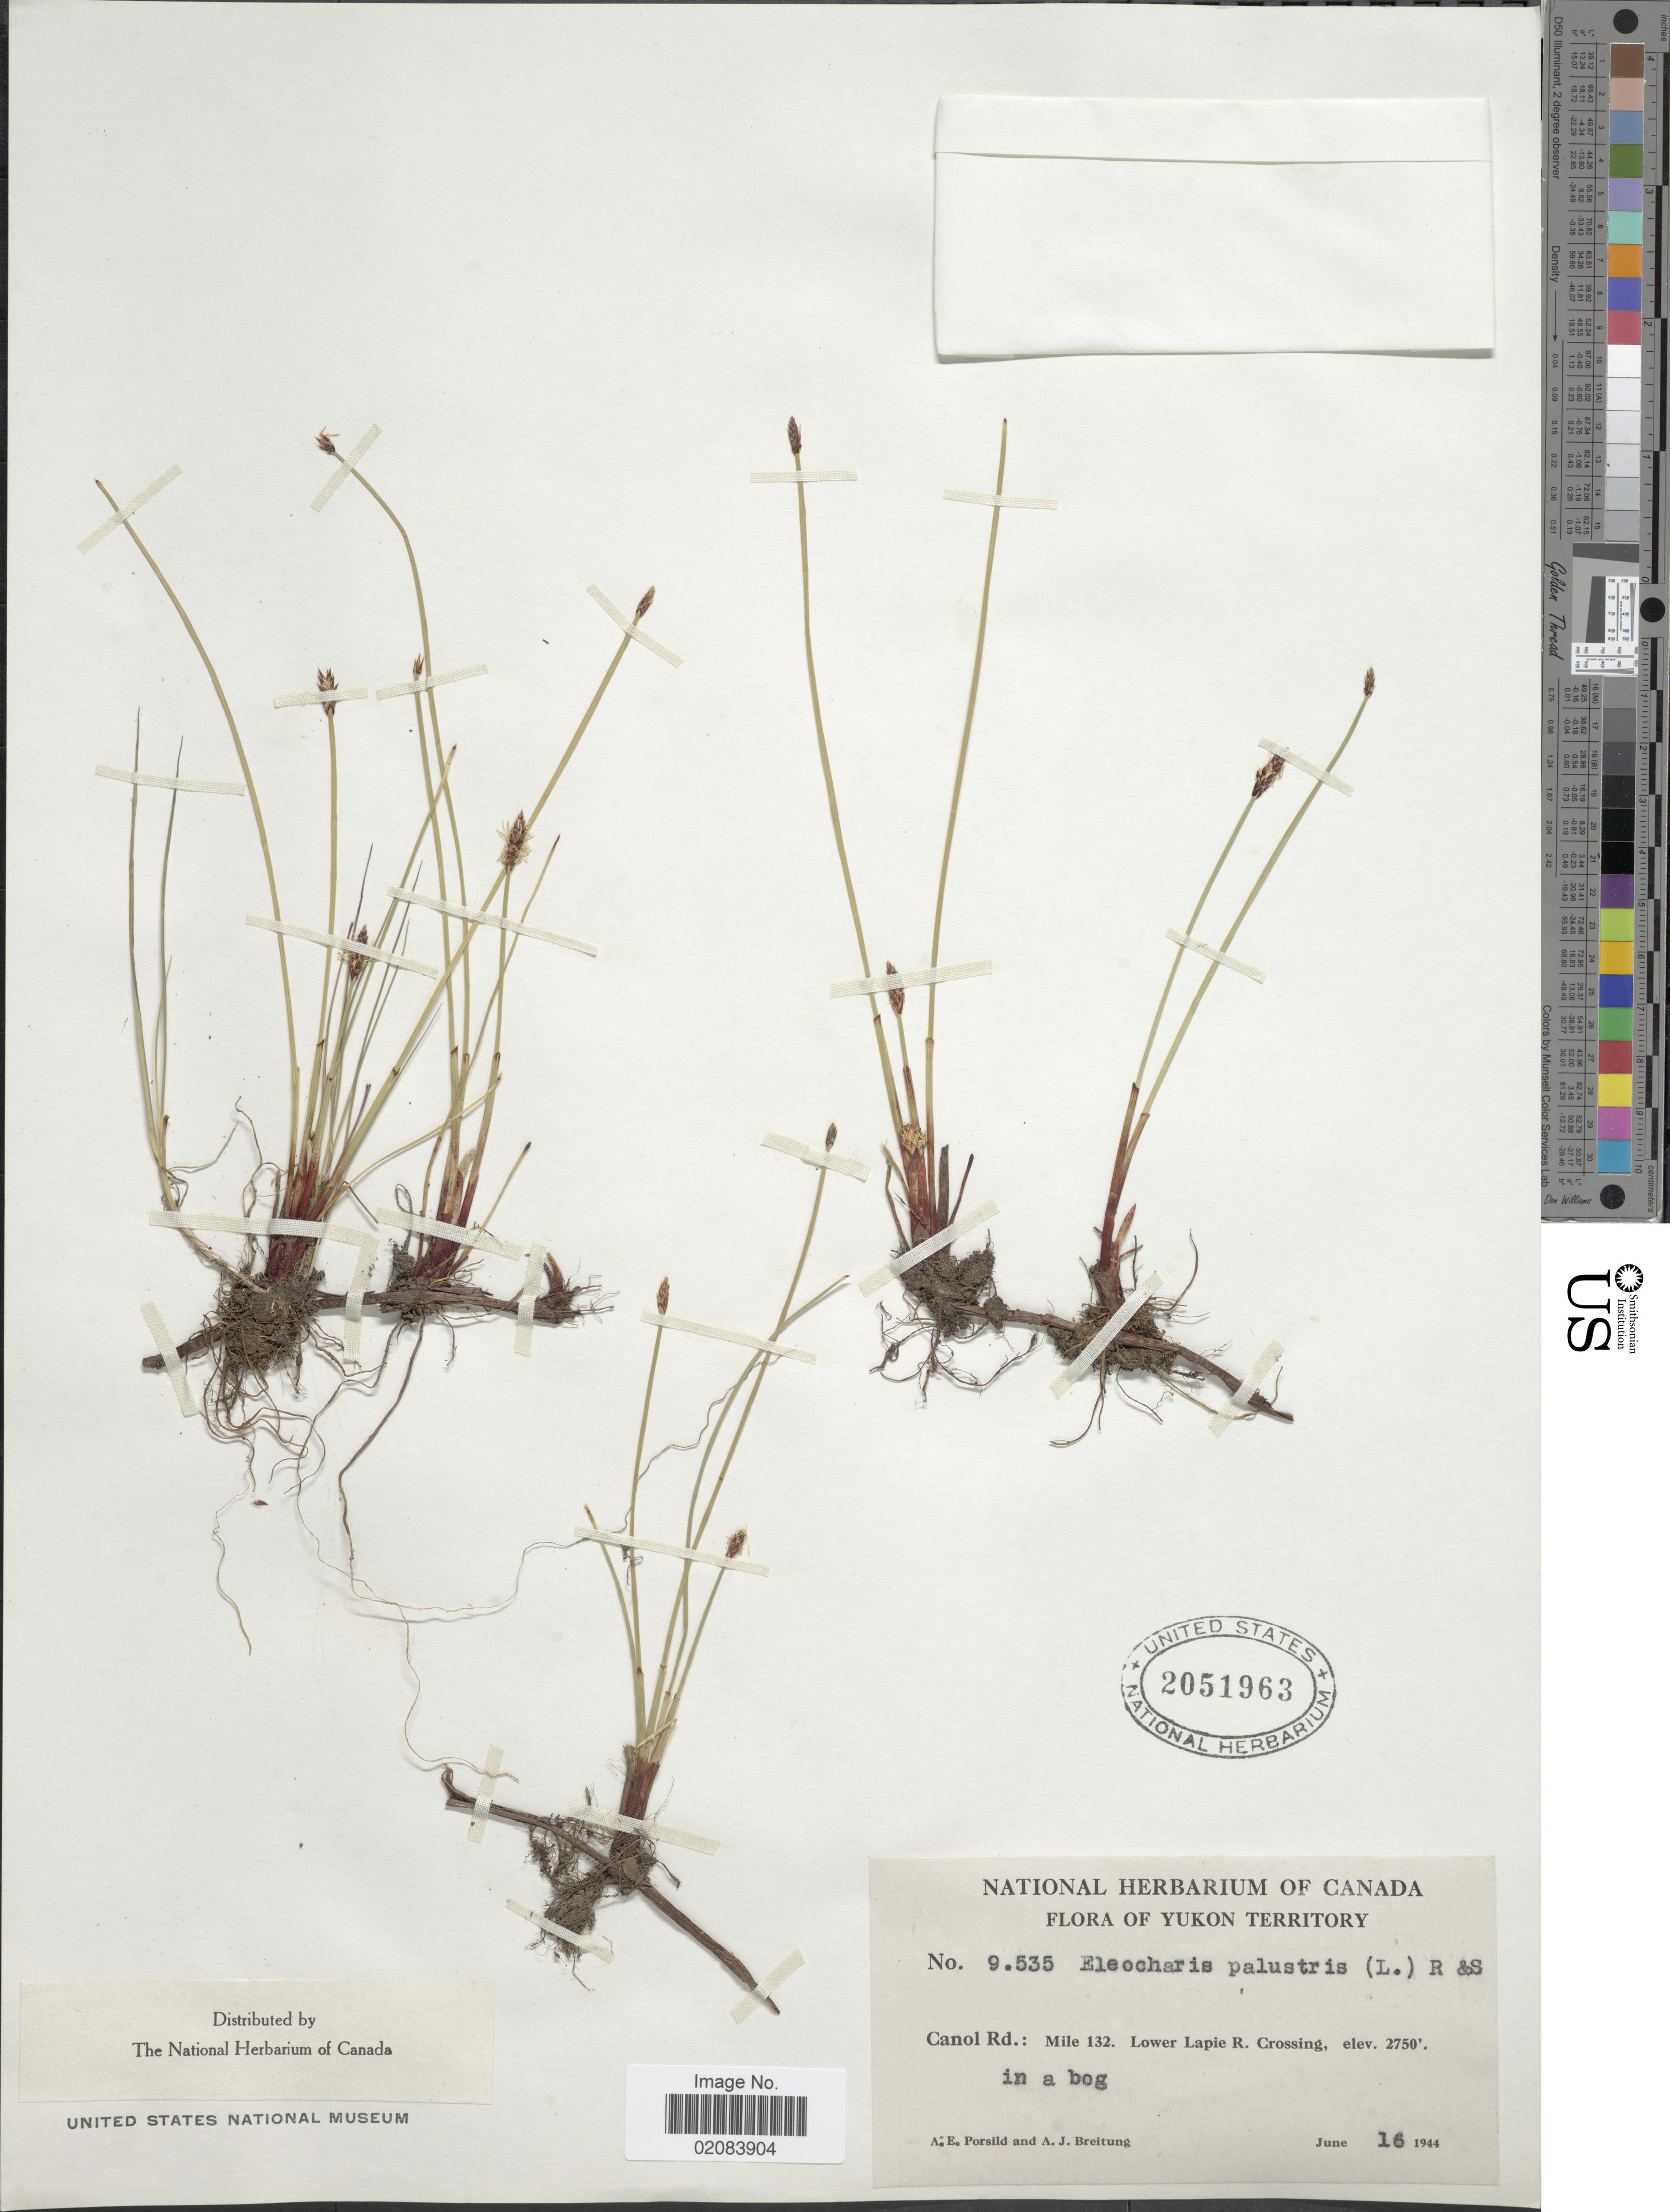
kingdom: Plantae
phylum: Tracheophyta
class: Liliopsida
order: Poales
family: Cyperaceae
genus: Eleocharis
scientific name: Eleocharis palustris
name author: (L.) Roem. & Schult.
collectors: A. E. Porsild & A. Breitung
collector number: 9535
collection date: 1944-06-16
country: Canada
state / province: Yukon Territory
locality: Canol Rd.: Mile 132. Lower Lapie R. Crossing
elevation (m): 838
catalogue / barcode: US 2051963